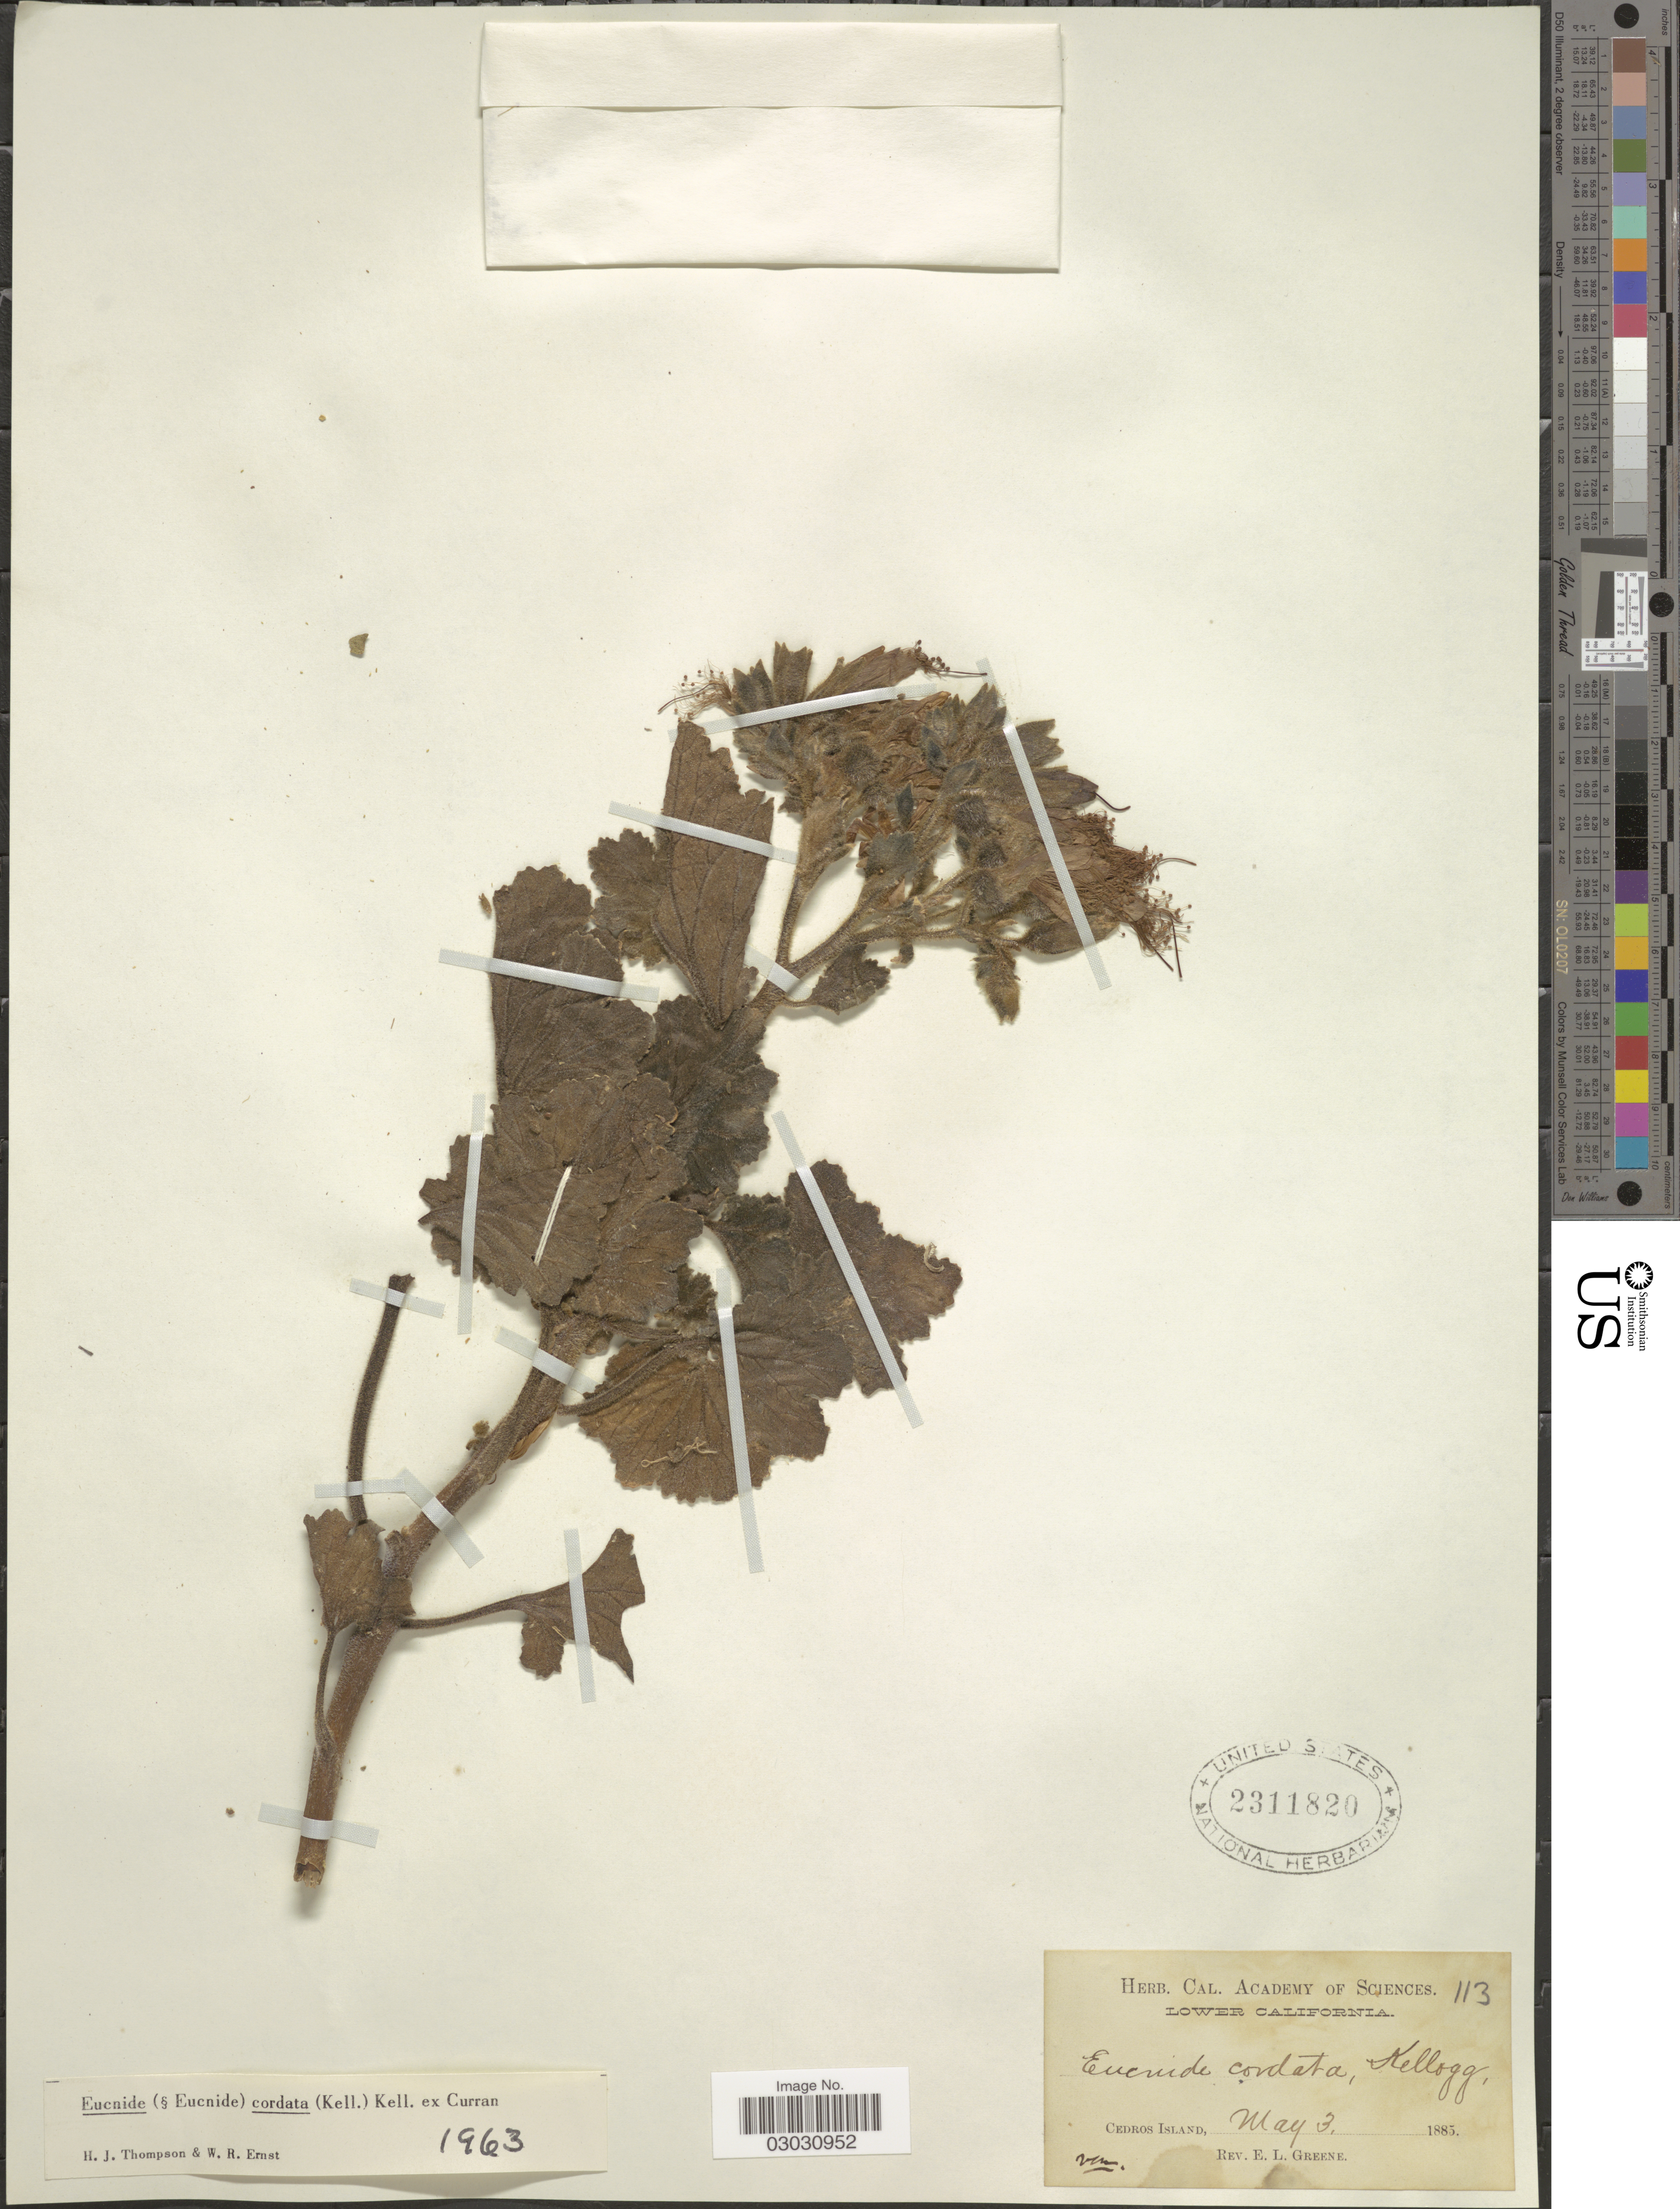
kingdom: Plantae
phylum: Tracheophyta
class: Magnoliopsida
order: Cornales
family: Loasaceae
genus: Eucnide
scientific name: Eucnide cordata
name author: (Kell.) Kellogg ex Curran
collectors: E. L. Greene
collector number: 113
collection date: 1885-05-03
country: Mexico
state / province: Baja California Norte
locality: Lower California, Cedros Island.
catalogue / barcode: US 2311820